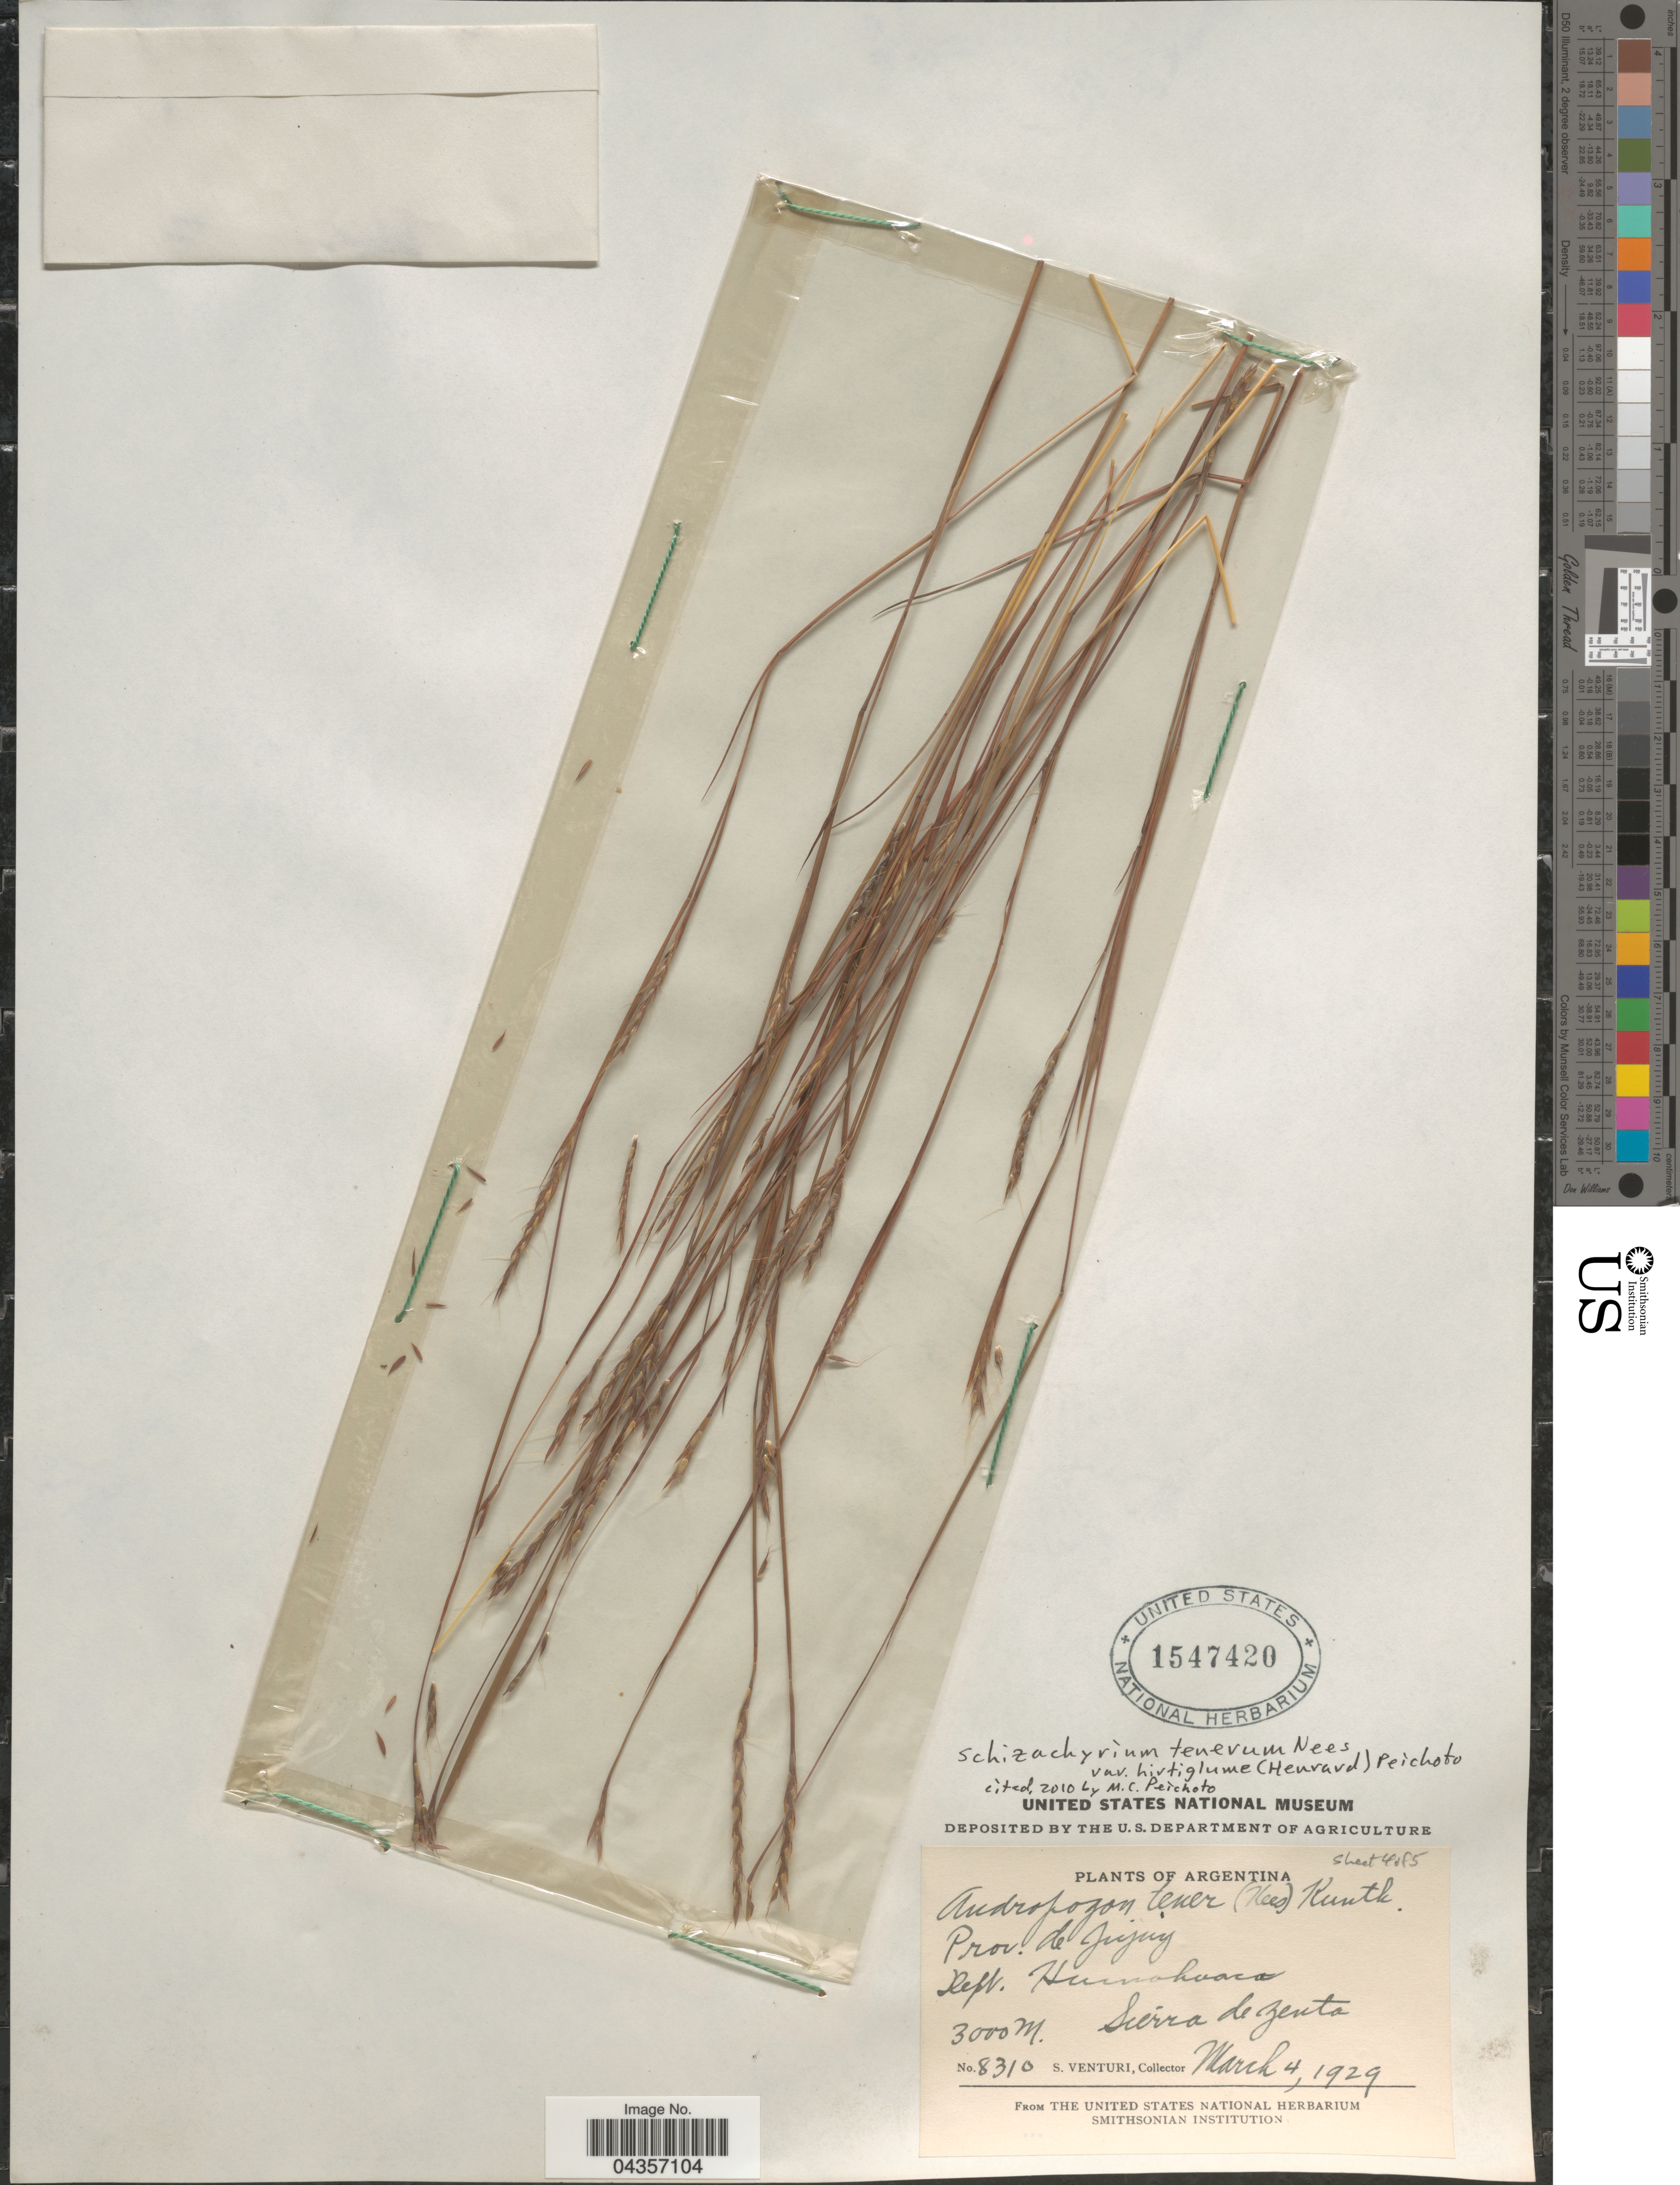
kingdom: Plantae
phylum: Tracheophyta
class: Liliopsida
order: Poales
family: Poaceae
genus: Schizachyrium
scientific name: Schizachyrium tenerum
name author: Nees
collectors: S. Venturi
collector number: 8310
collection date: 1929-03-04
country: Argentina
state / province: Jujuy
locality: Dept. Huinahuaca. Sierra de Zenta.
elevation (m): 3000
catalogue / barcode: US 1547420